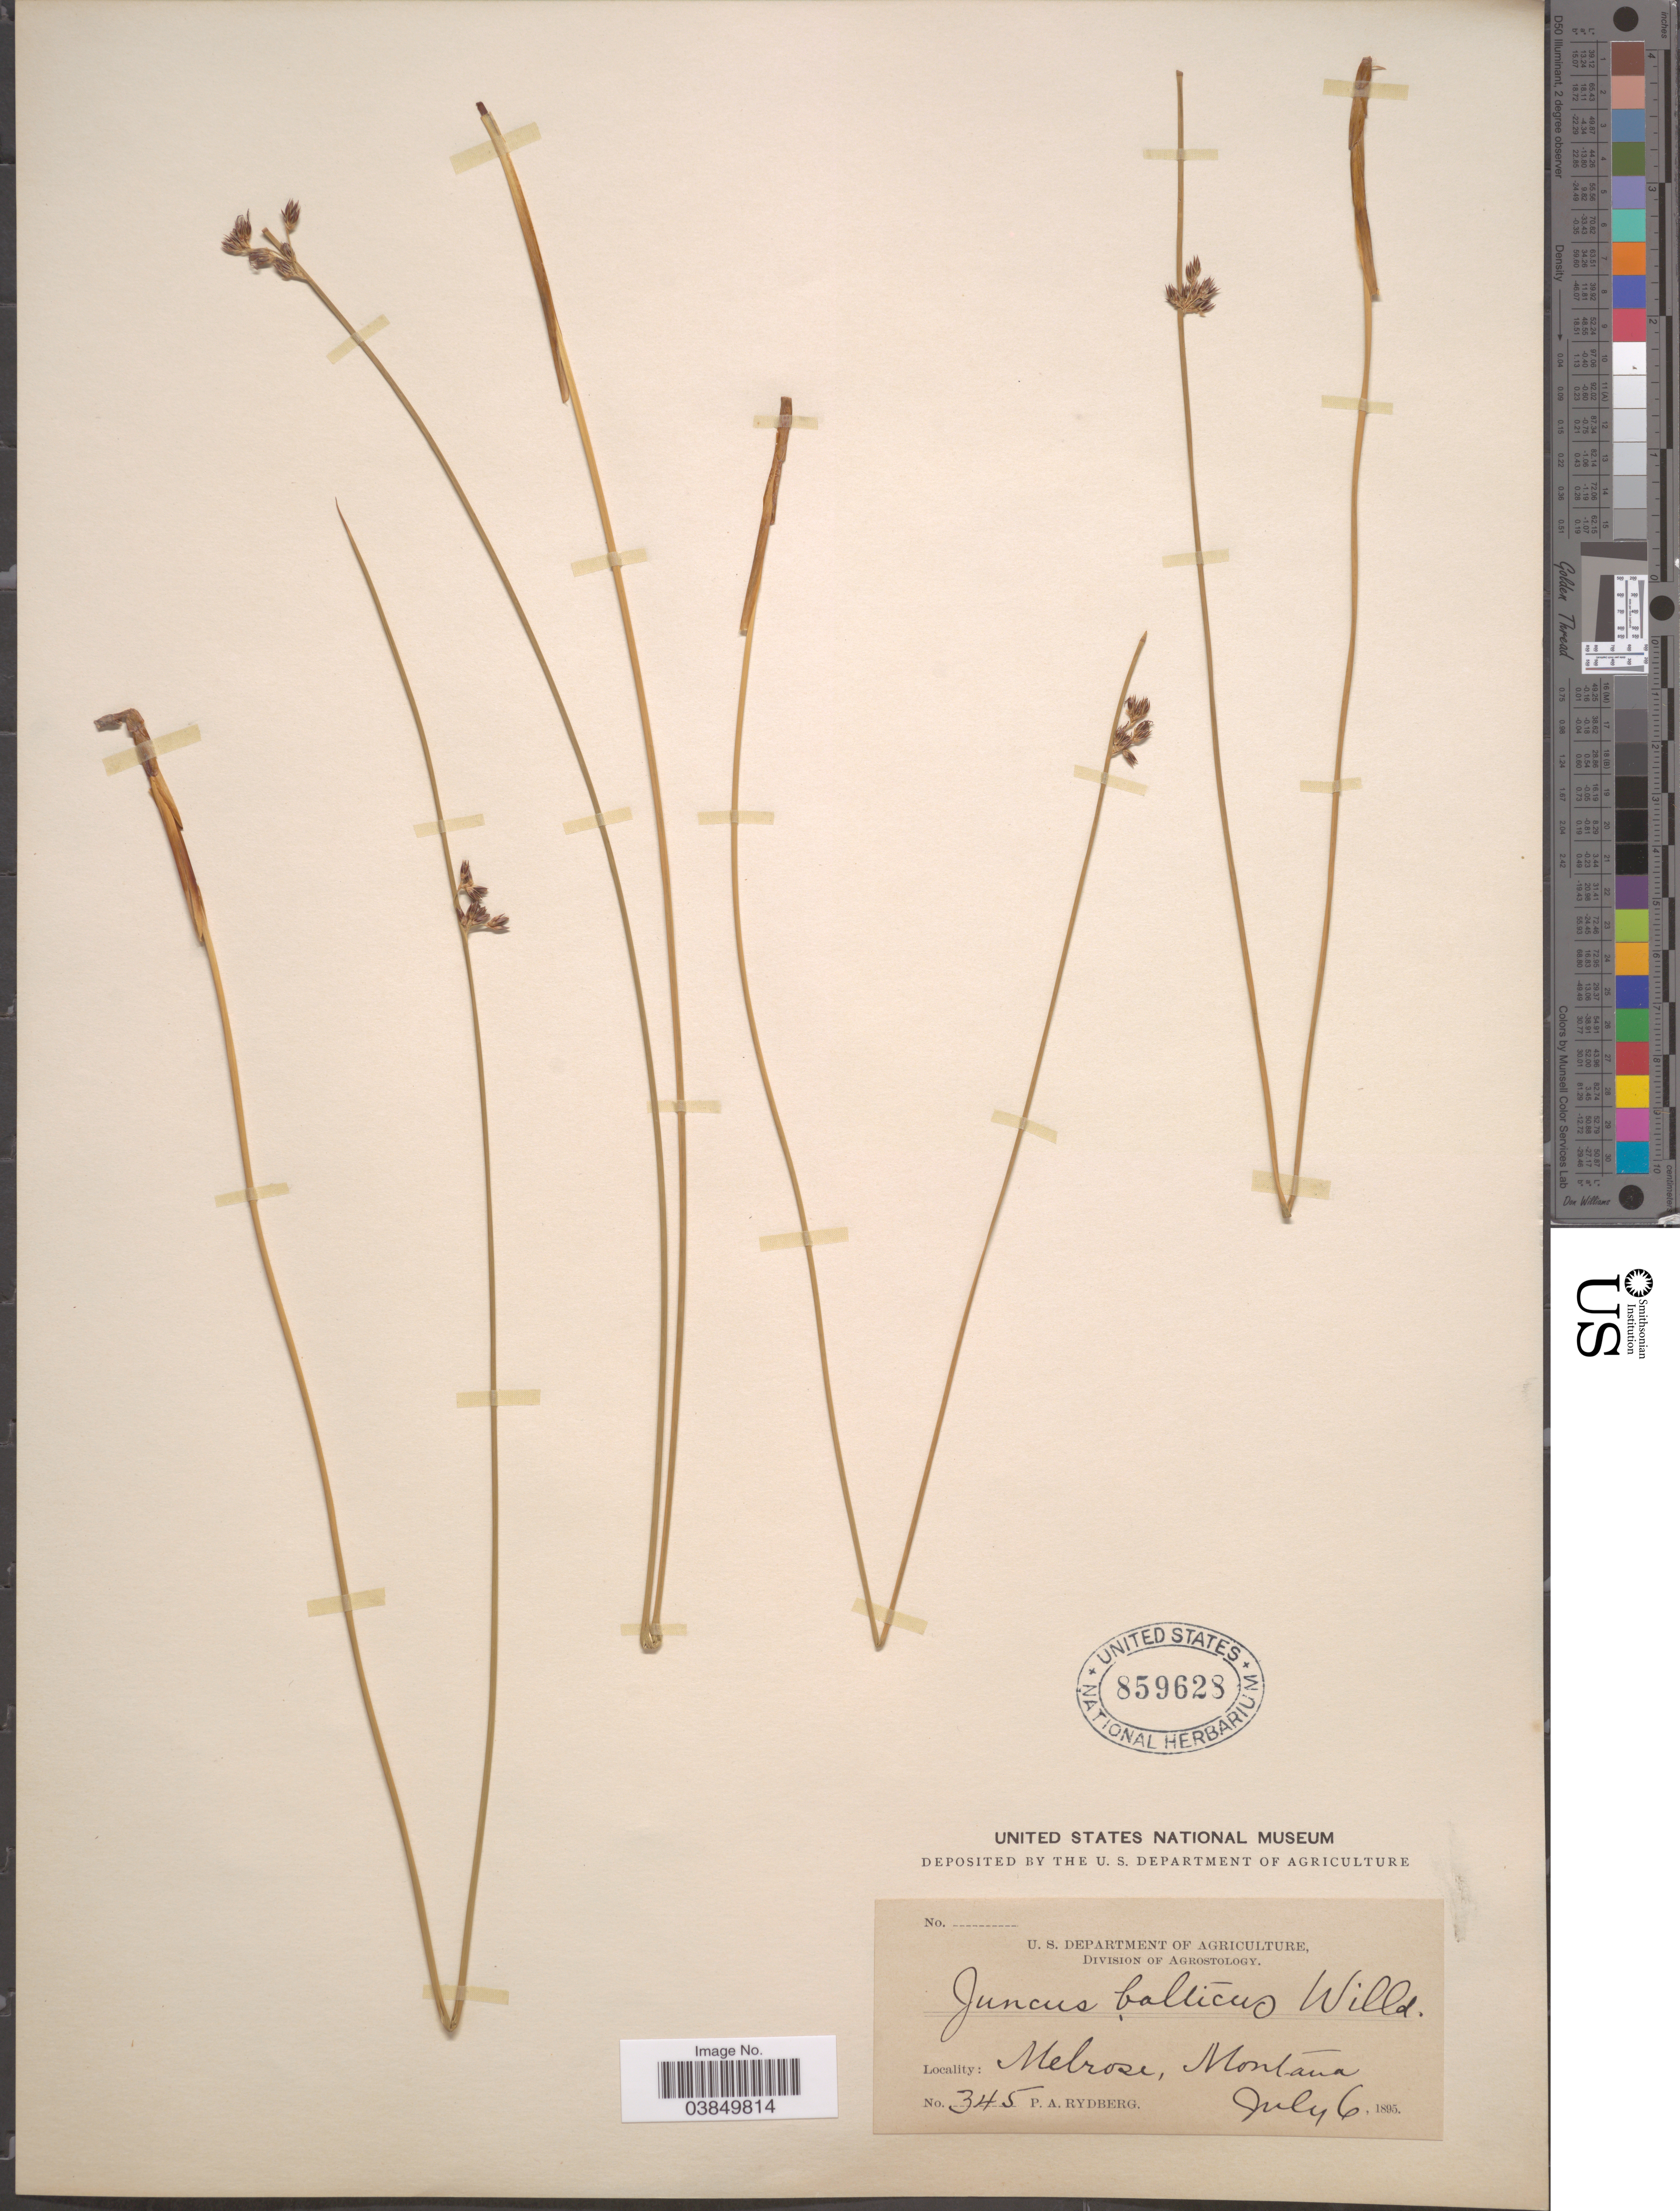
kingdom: Plantae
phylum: Tracheophyta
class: Liliopsida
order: Poales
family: Juncaceae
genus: Juncus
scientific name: Juncus balticus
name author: Willd.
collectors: P. A. Rydberg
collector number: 345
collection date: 1895-07-06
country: United States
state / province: Montana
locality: Melrose.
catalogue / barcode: US 859628